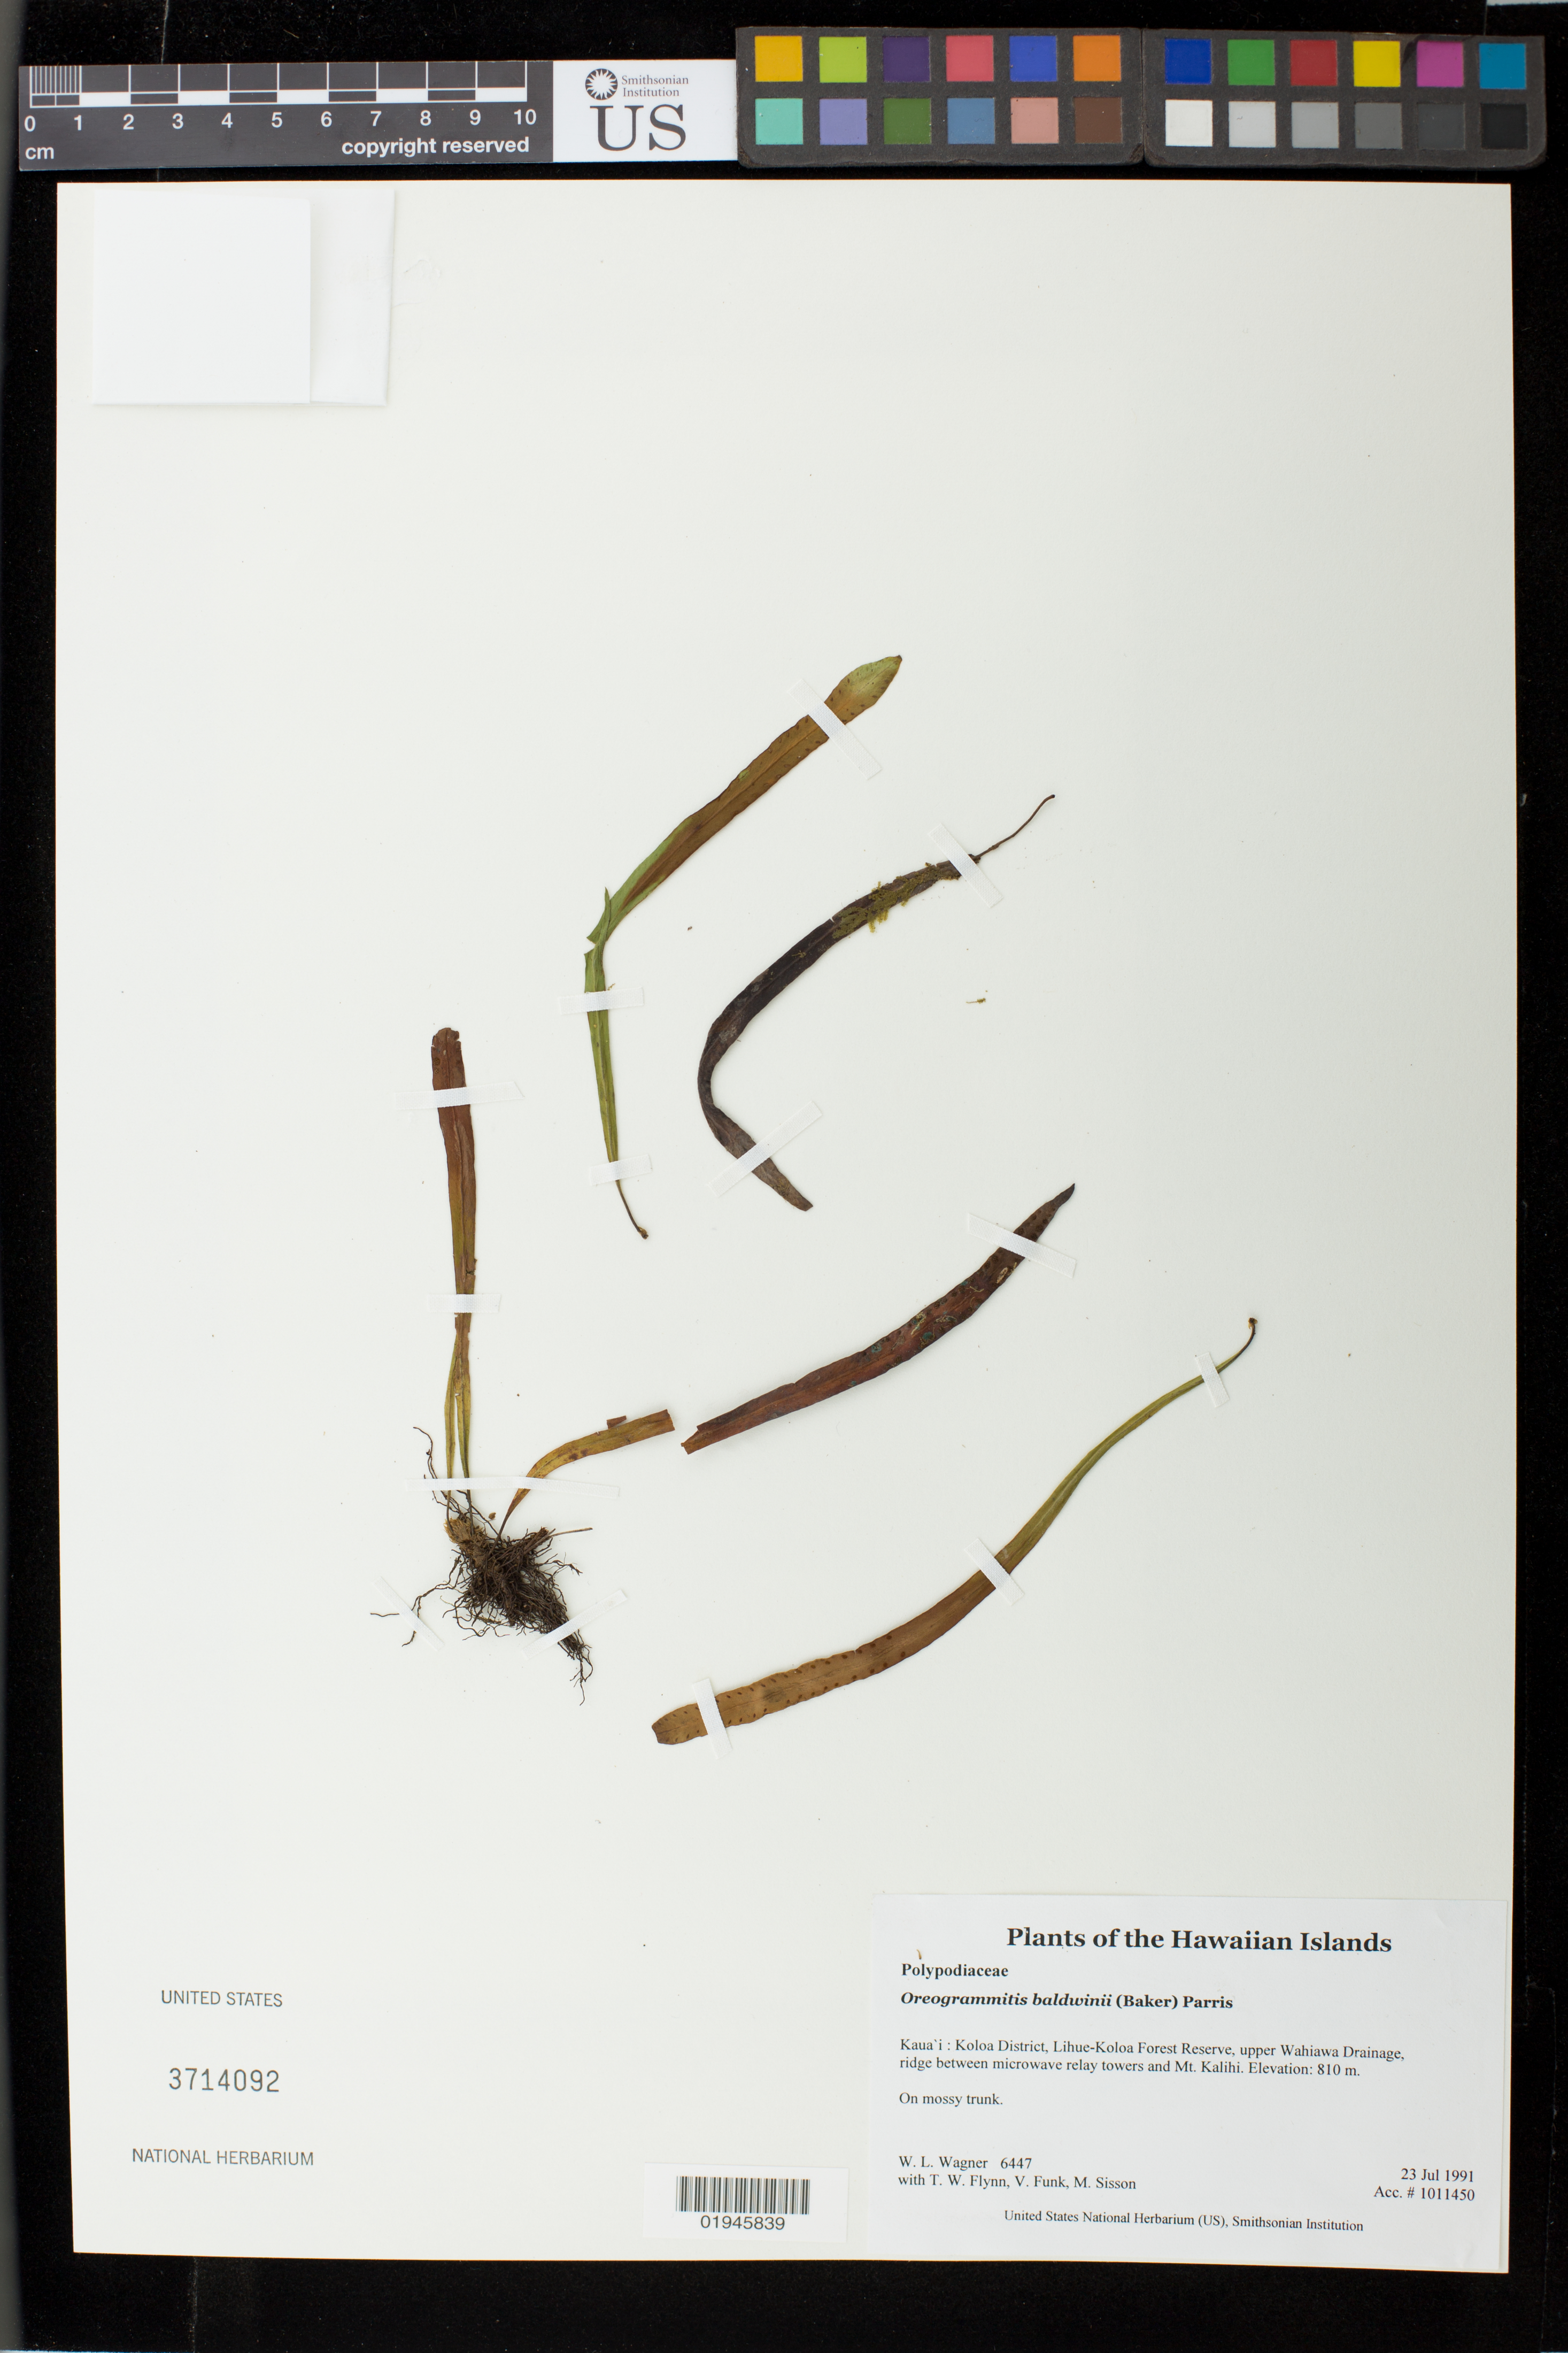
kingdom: Plantae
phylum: Tracheophyta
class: Polypodiopsida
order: Polypodiales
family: Polypodiaceae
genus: Oreogrammitis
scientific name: Oreogrammitis baldwinii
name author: (Baker) Parris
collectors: W. L. Wagner, T. W. Flynn, V. Funk & M. Sisson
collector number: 6447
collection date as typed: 23 Jul 1991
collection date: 1991-07-23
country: United States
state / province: Hawaii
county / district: Kauai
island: Kaua'i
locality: Koloa District, Lihue-Koloa Forest Reserve, upper Wahiawa Drainage, ridge between microwave relay towers and Mt. Kalihi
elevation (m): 810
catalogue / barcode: US 3714092